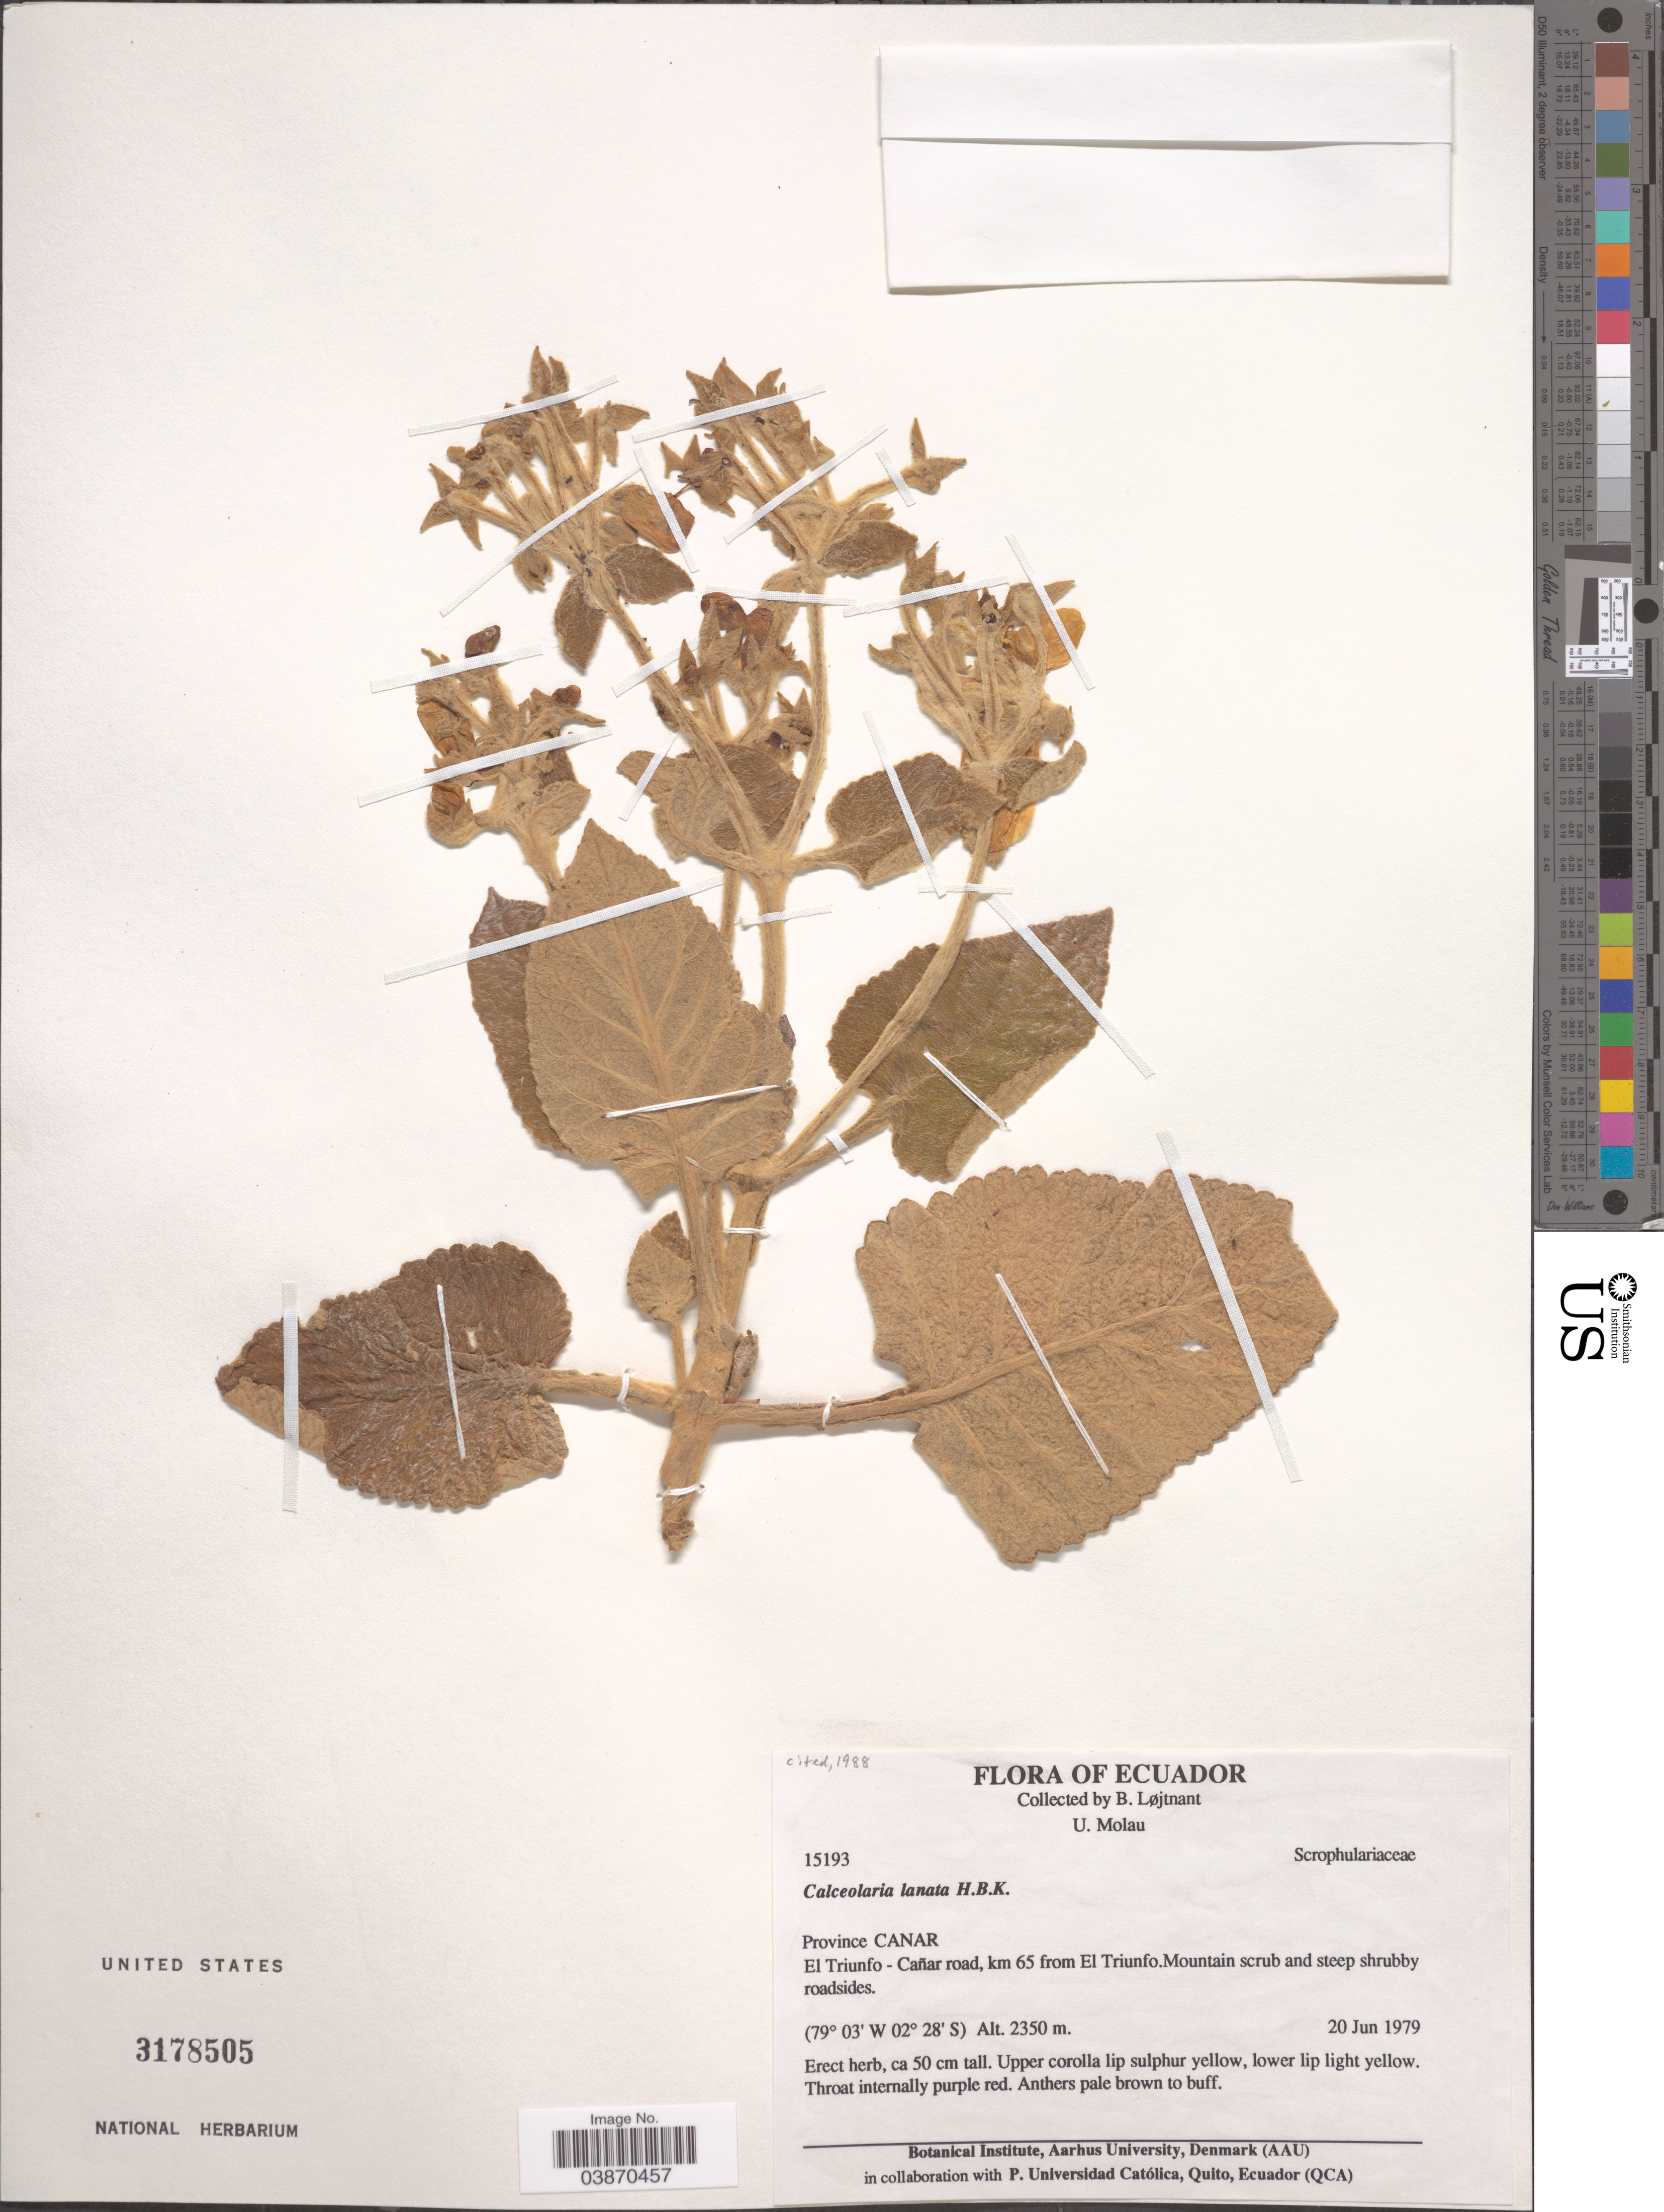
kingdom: Plantae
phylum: Tracheophyta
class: Magnoliopsida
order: Lamiales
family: Calceolariaceae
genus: Calceolaria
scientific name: Calceolaria lanata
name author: Kunth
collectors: B. Löjtnant & U. Molau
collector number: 15193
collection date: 1979-06-20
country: Ecuador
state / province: Cañar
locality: El Triunfo - Cañar road, km 65 from El Triunfo.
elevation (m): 2350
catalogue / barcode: US 3178505